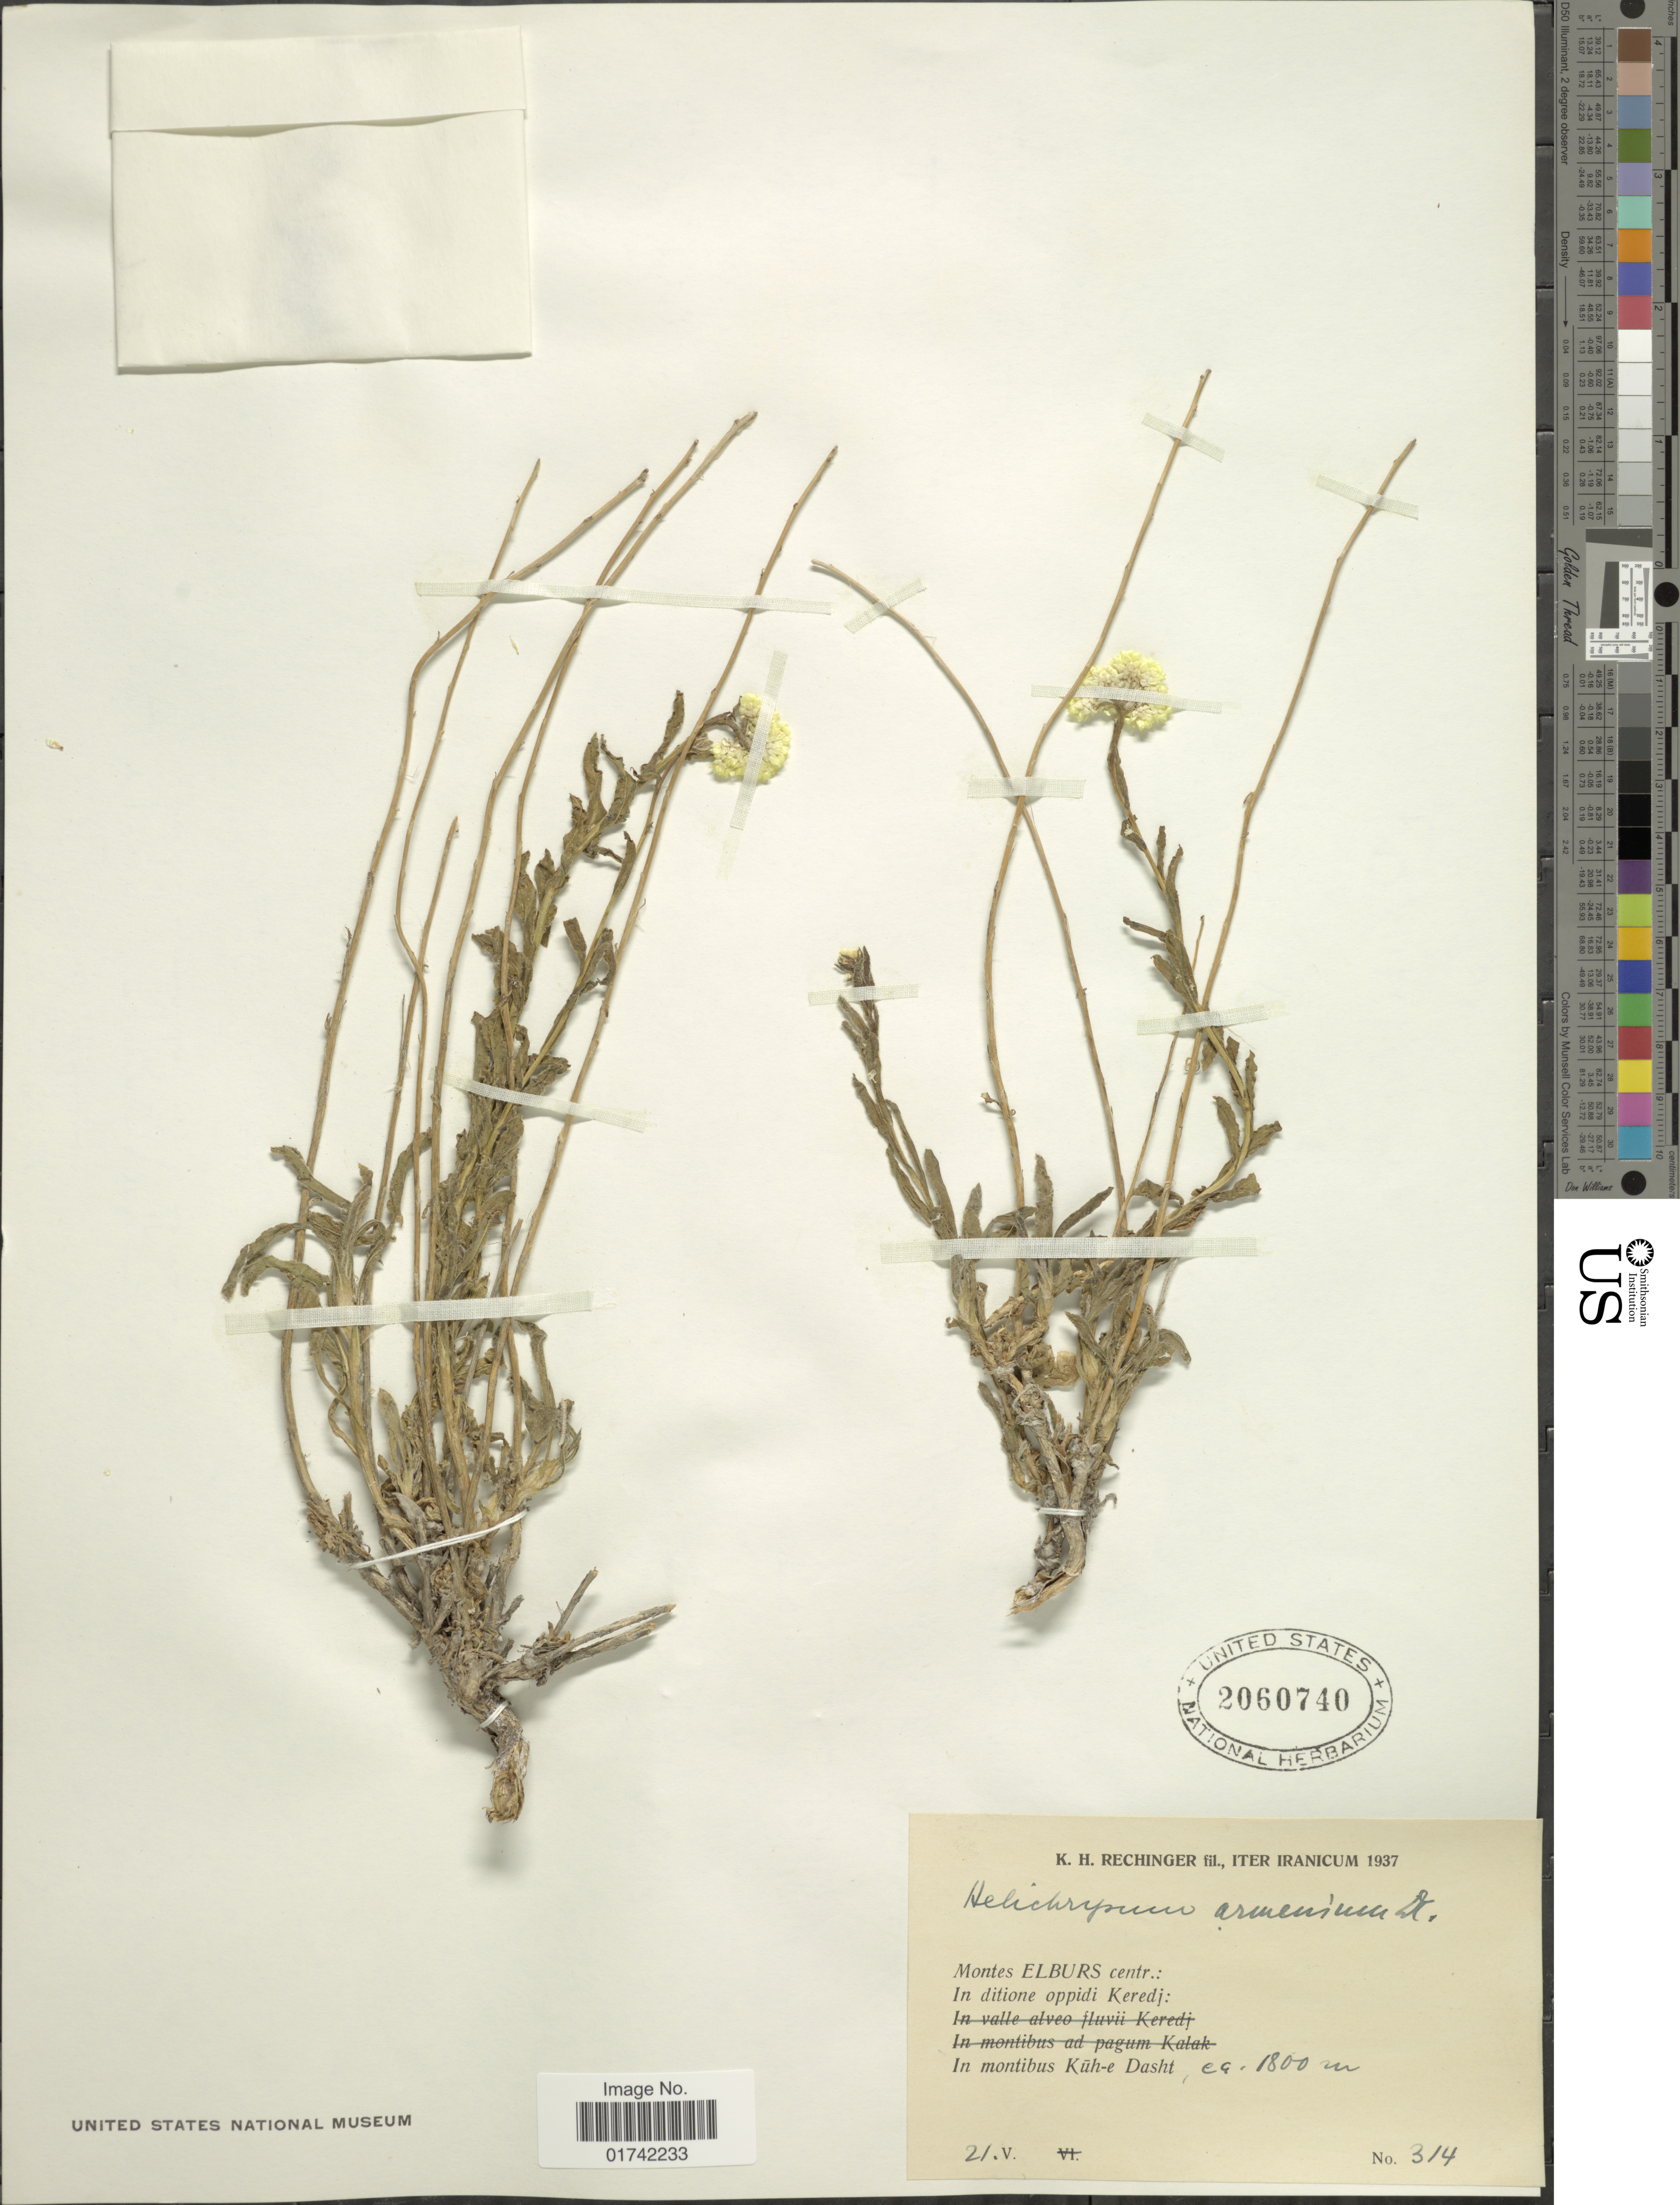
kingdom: Plantae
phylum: Tracheophyta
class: Magnoliopsida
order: Asterales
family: Asteraceae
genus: Helichrysum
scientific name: Helichrysum armenium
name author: DC.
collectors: K. H. Rechinger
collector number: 314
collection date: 1937-05-21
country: Iran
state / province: Bushehr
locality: Montes Elburs centr.: in ditione oppidi Keredj: in montibus Kuh-e Dasht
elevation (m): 1800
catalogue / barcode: US 2060740